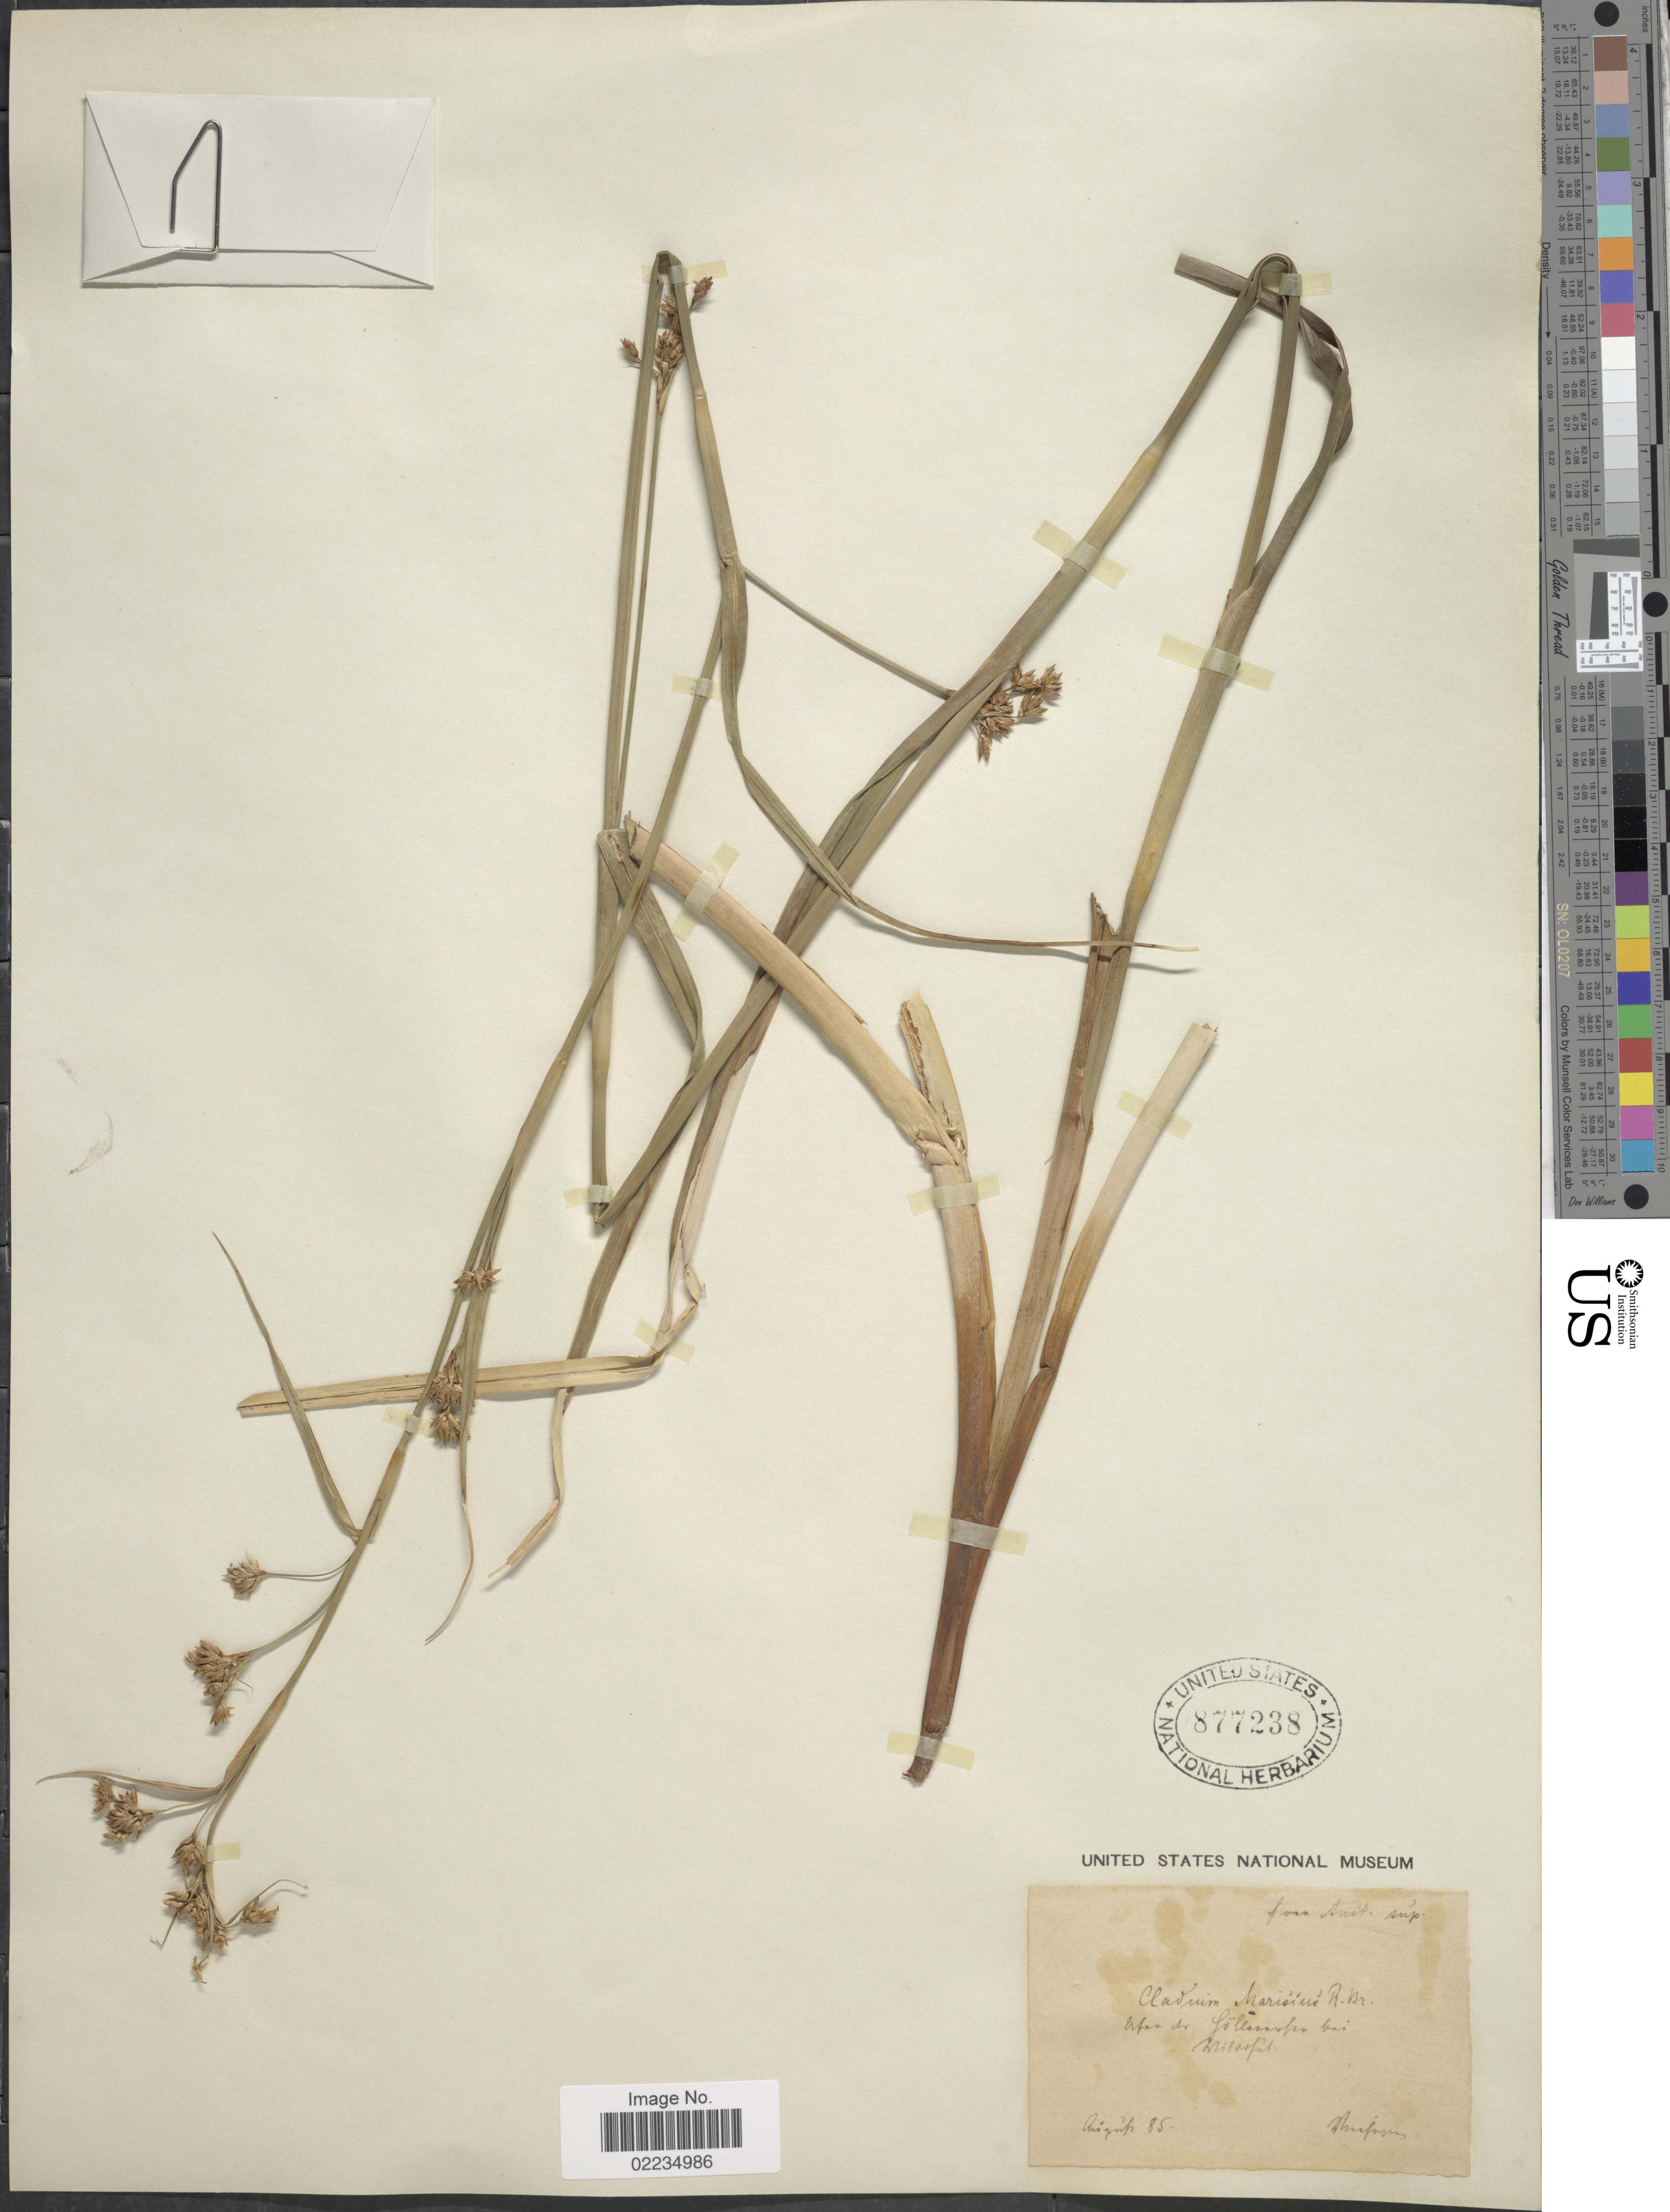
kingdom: Plantae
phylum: Tracheophyta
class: Liliopsida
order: Poales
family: Cyperaceae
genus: Cladium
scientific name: Cladium mariscus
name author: (L.) Pohl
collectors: F. Vierhapper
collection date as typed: Transcribed d/m/y: /8/85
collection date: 1885-08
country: Austria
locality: Flor. Aust. sup., Ufer an Höllerersee bei Wildshut.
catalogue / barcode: US 877238